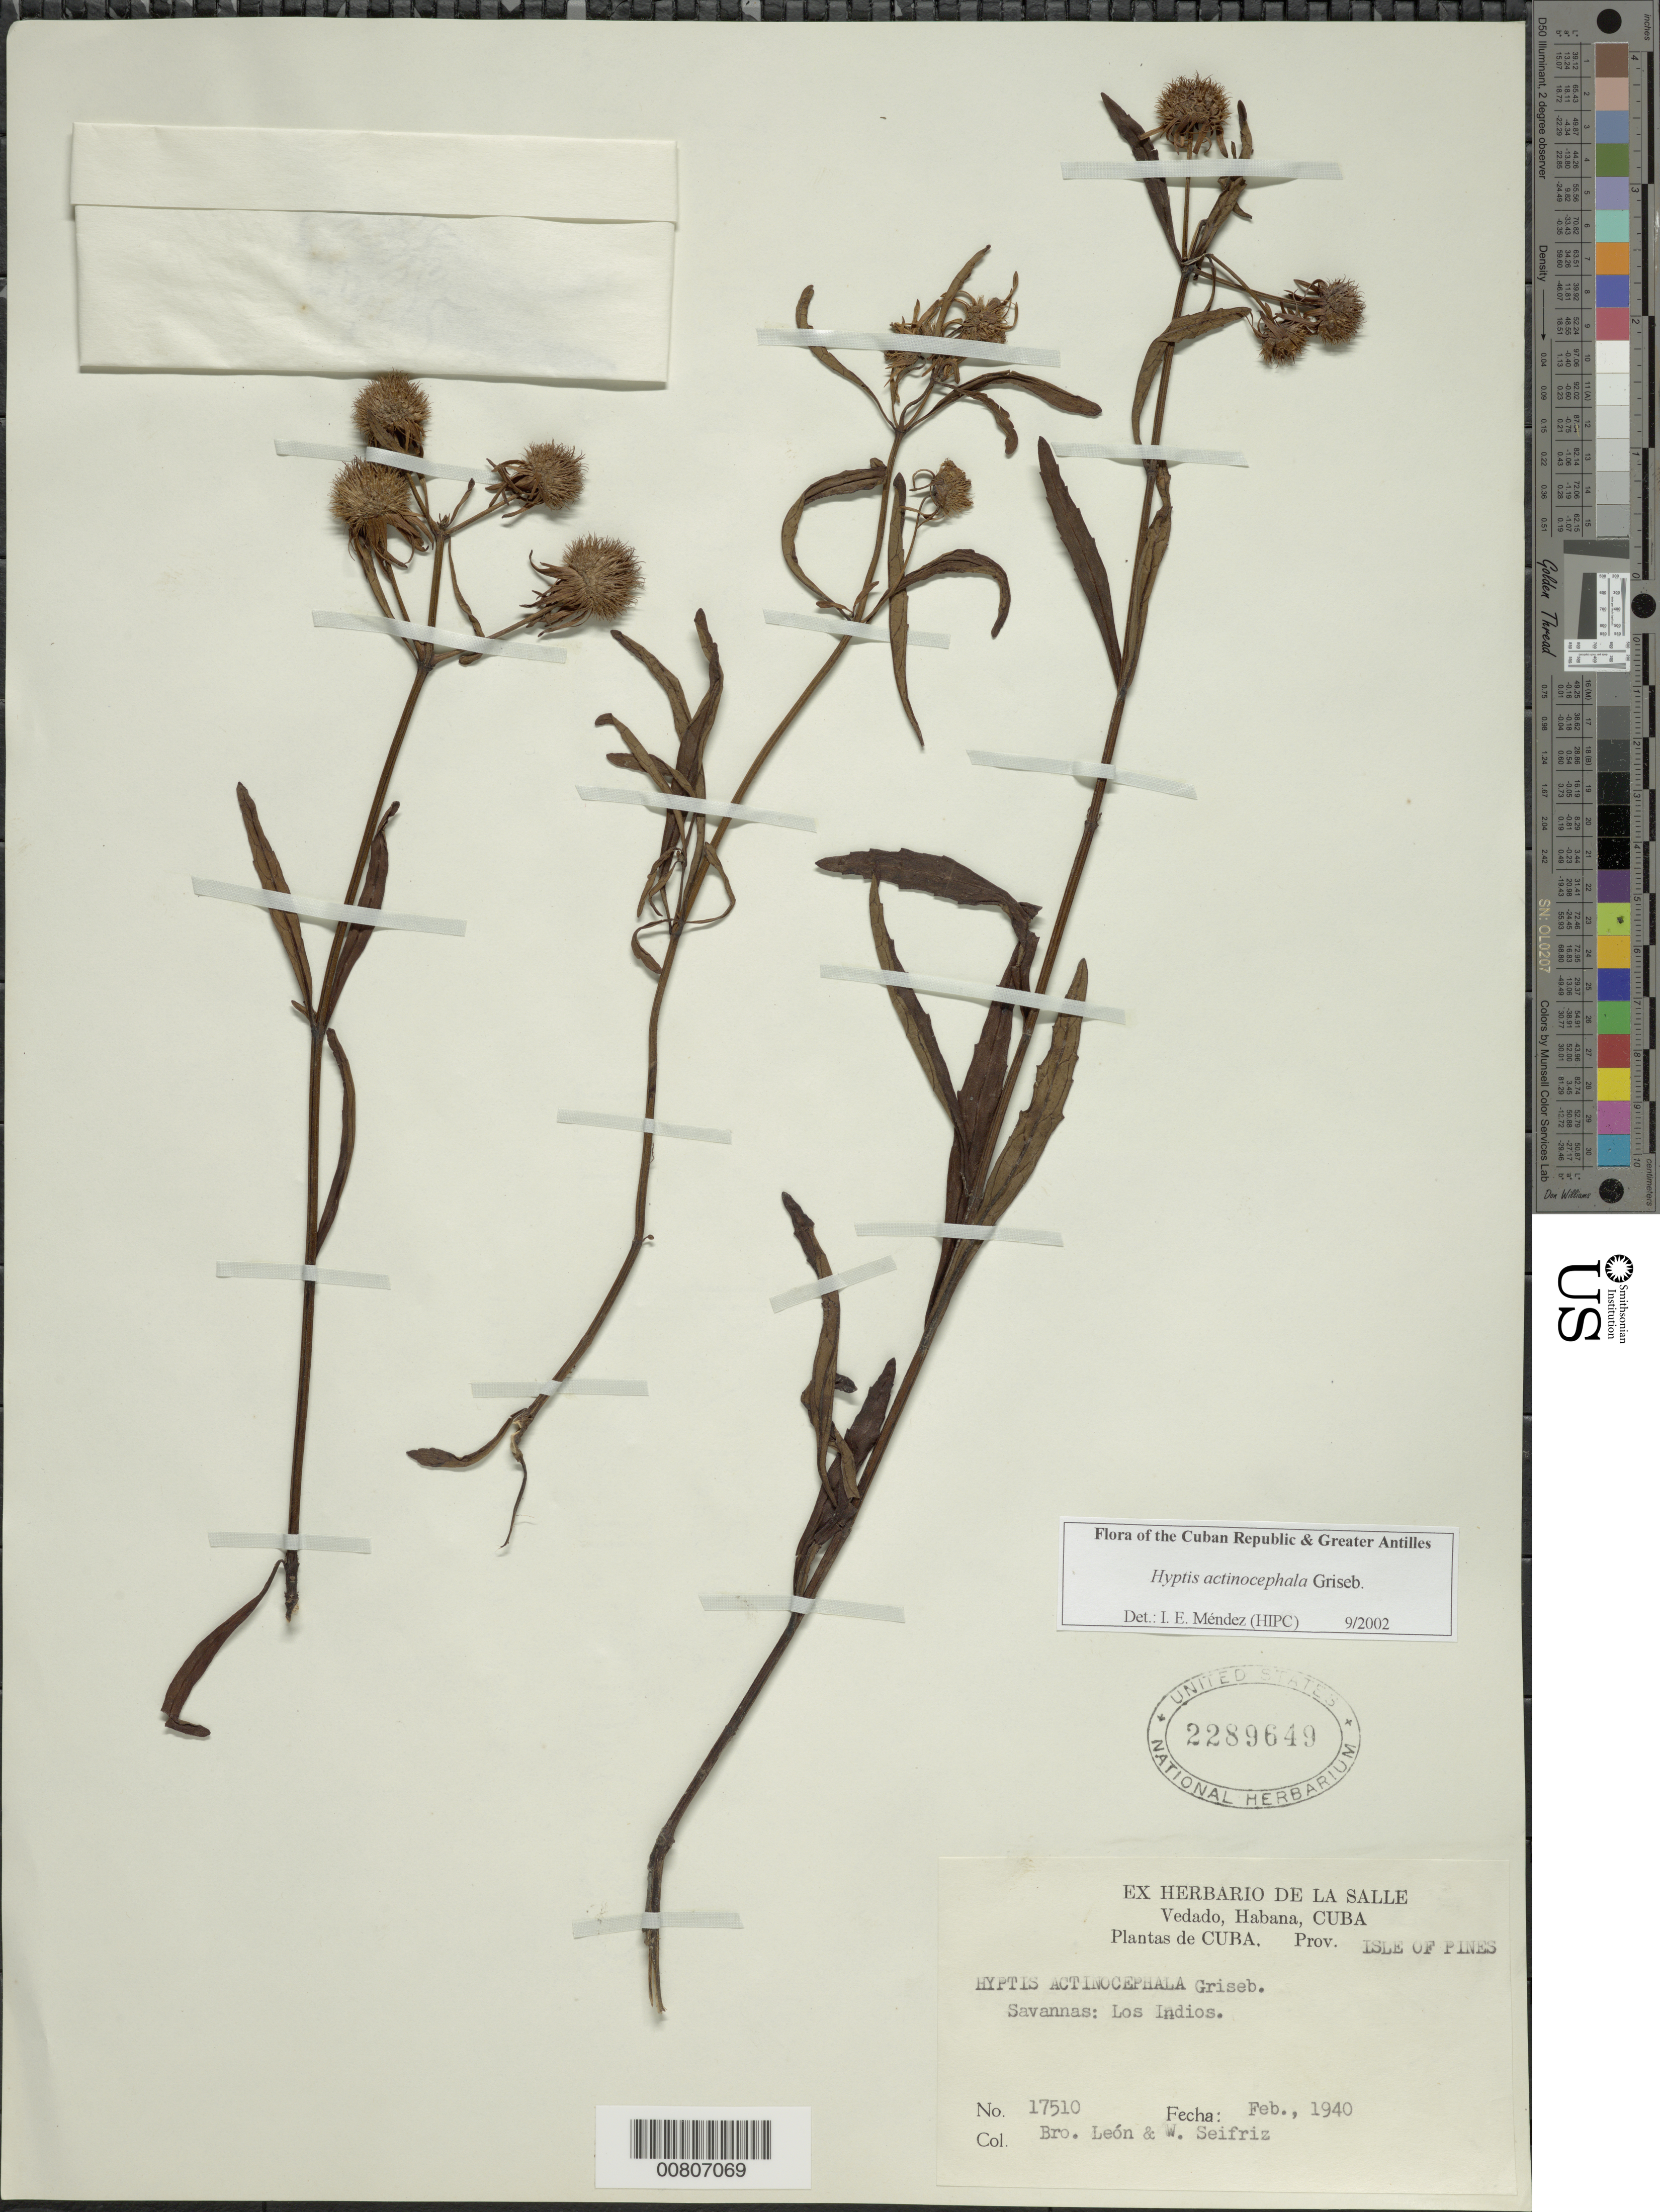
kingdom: Plantae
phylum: Tracheophyta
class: Magnoliopsida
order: Lamiales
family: Lamiaceae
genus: Hyptis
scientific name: Hyptis actinocephala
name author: Griseb.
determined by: Méndez, Isidro E., (HIPC)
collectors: Bro. León & W. Seifriz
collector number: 17510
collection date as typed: Feb 1940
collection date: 1940-02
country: Cuba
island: Isla de la Juventud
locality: Isle of Pines, Los Indios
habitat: Savannas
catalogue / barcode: US 2289649